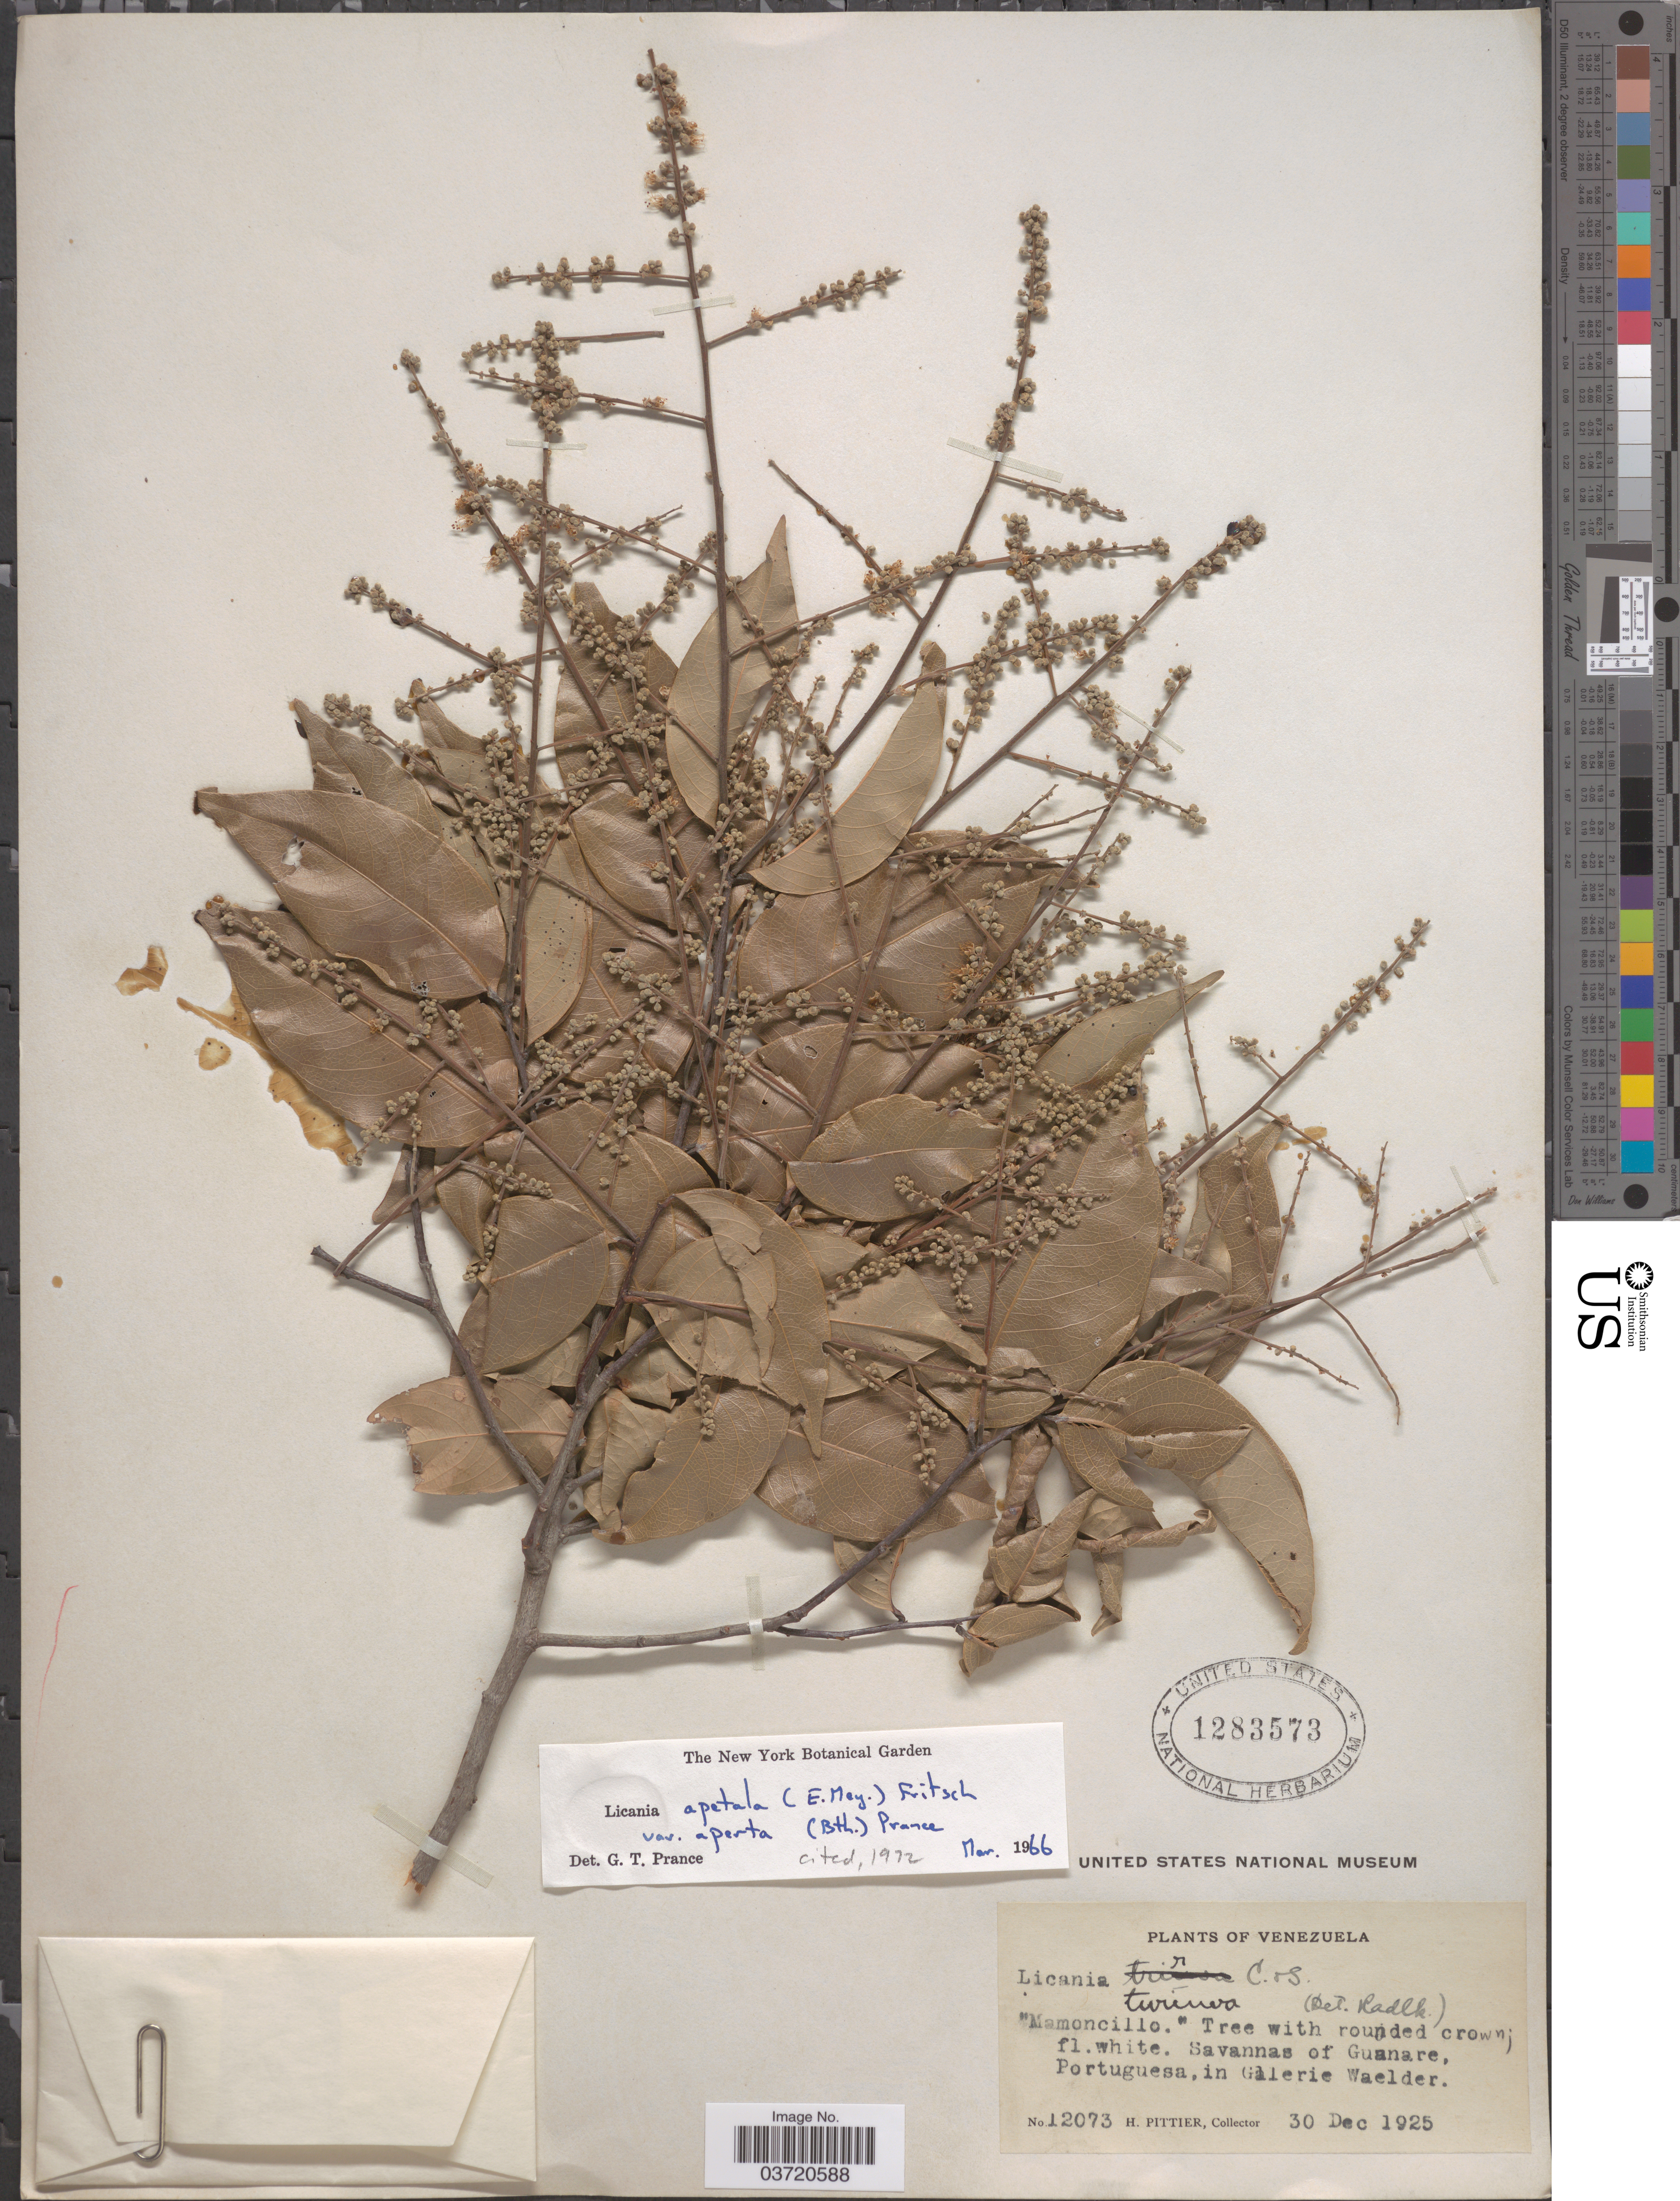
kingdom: Plantae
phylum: Tracheophyta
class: Magnoliopsida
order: Malpighiales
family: Chrysobalanaceae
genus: Leptobalanus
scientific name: Leptobalanus apetalus var. apertus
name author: (Benth.) Sothers & Prance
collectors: H. F. Pittier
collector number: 12073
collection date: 1925-12-30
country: Venezuela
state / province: Portuguesa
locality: Savannas of Guanare, in Galerie Waelder.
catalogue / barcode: US 1283573